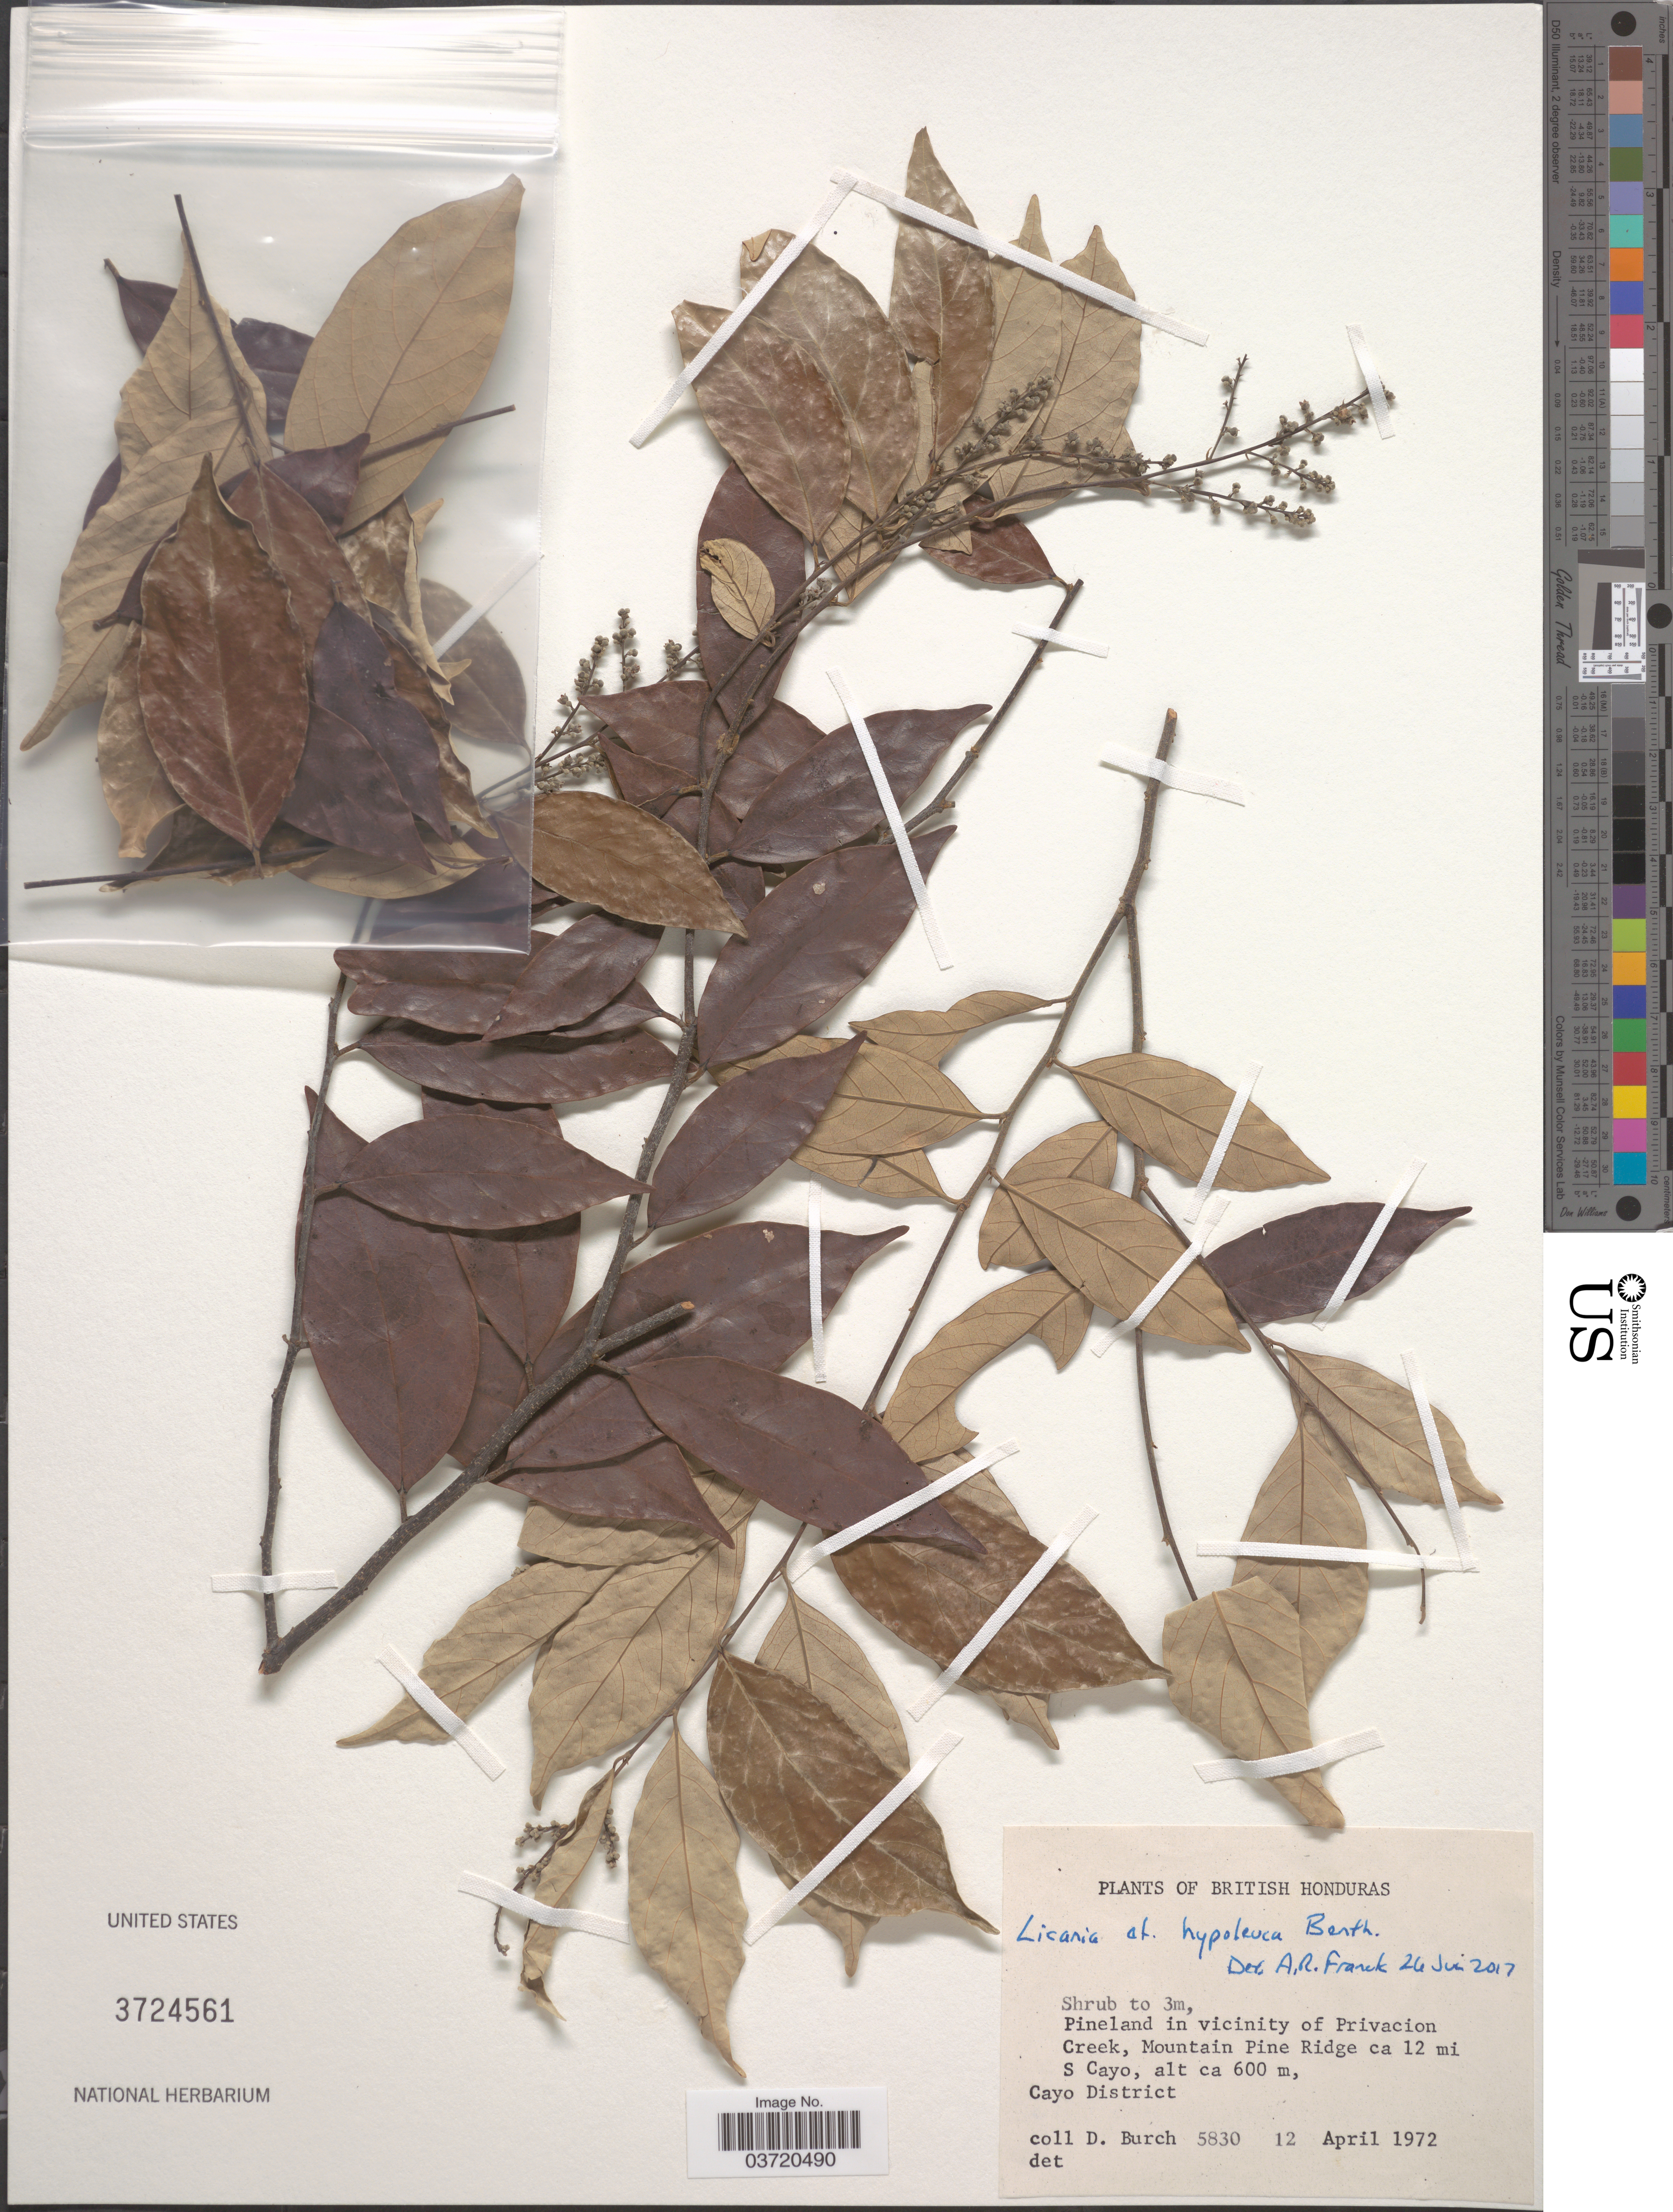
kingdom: Plantae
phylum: Tracheophyta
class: Magnoliopsida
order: Malpighiales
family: Chrysobalanaceae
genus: Licania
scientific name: Licania hypoleuca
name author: Benth.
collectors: D. Burch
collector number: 5830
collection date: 1972-04-12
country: Belize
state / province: Cayo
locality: British Honduras. Pineland in vicinity of Privacion Creek, Mountain Pine Ridge ca 12 mi S Cayo, Cayo District.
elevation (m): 600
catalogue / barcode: US 3724561